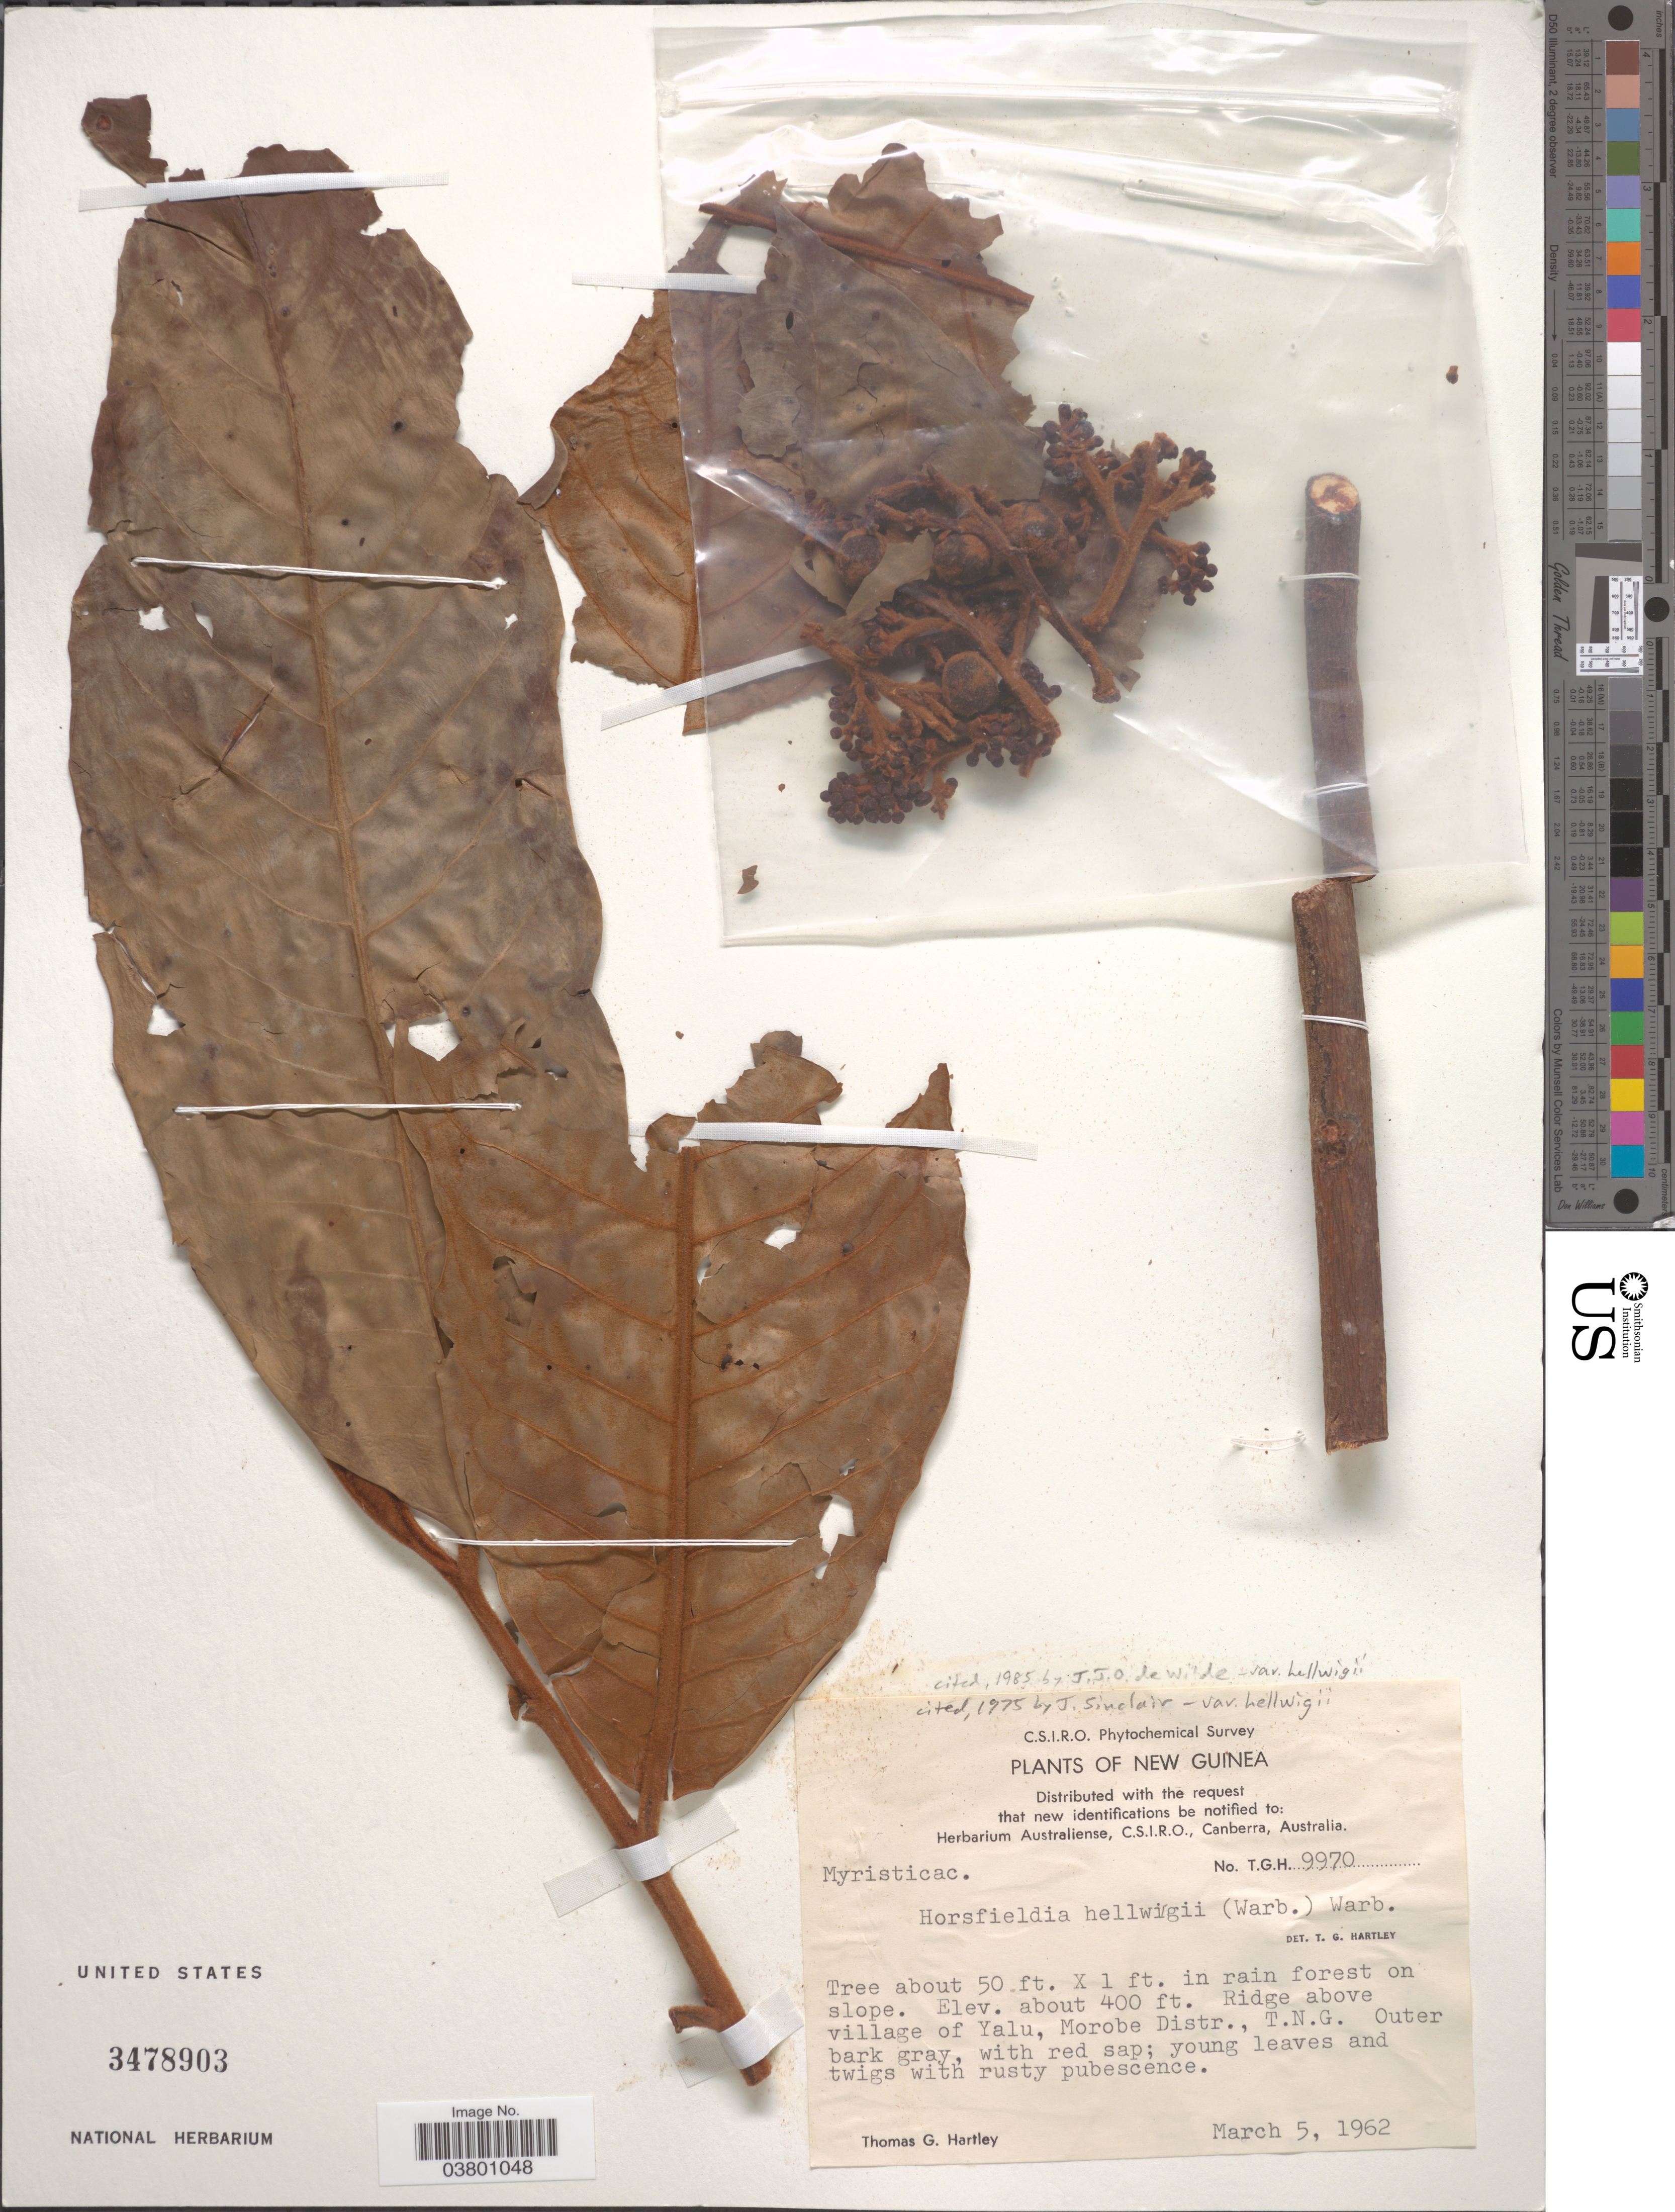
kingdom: Plantae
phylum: Tracheophyta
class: Magnoliopsida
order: Magnoliales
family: Myristicaceae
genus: Horsfieldia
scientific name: Horsfieldia hellwigii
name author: Warb.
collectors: T. G. Hartley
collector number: T.G.H. 9970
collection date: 1962-03-05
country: Papua New Guinea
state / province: Morobe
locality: New Guinea. Ridge above village of Yalu, Morobe Distr., T.N.G.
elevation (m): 122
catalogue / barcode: US 3478903